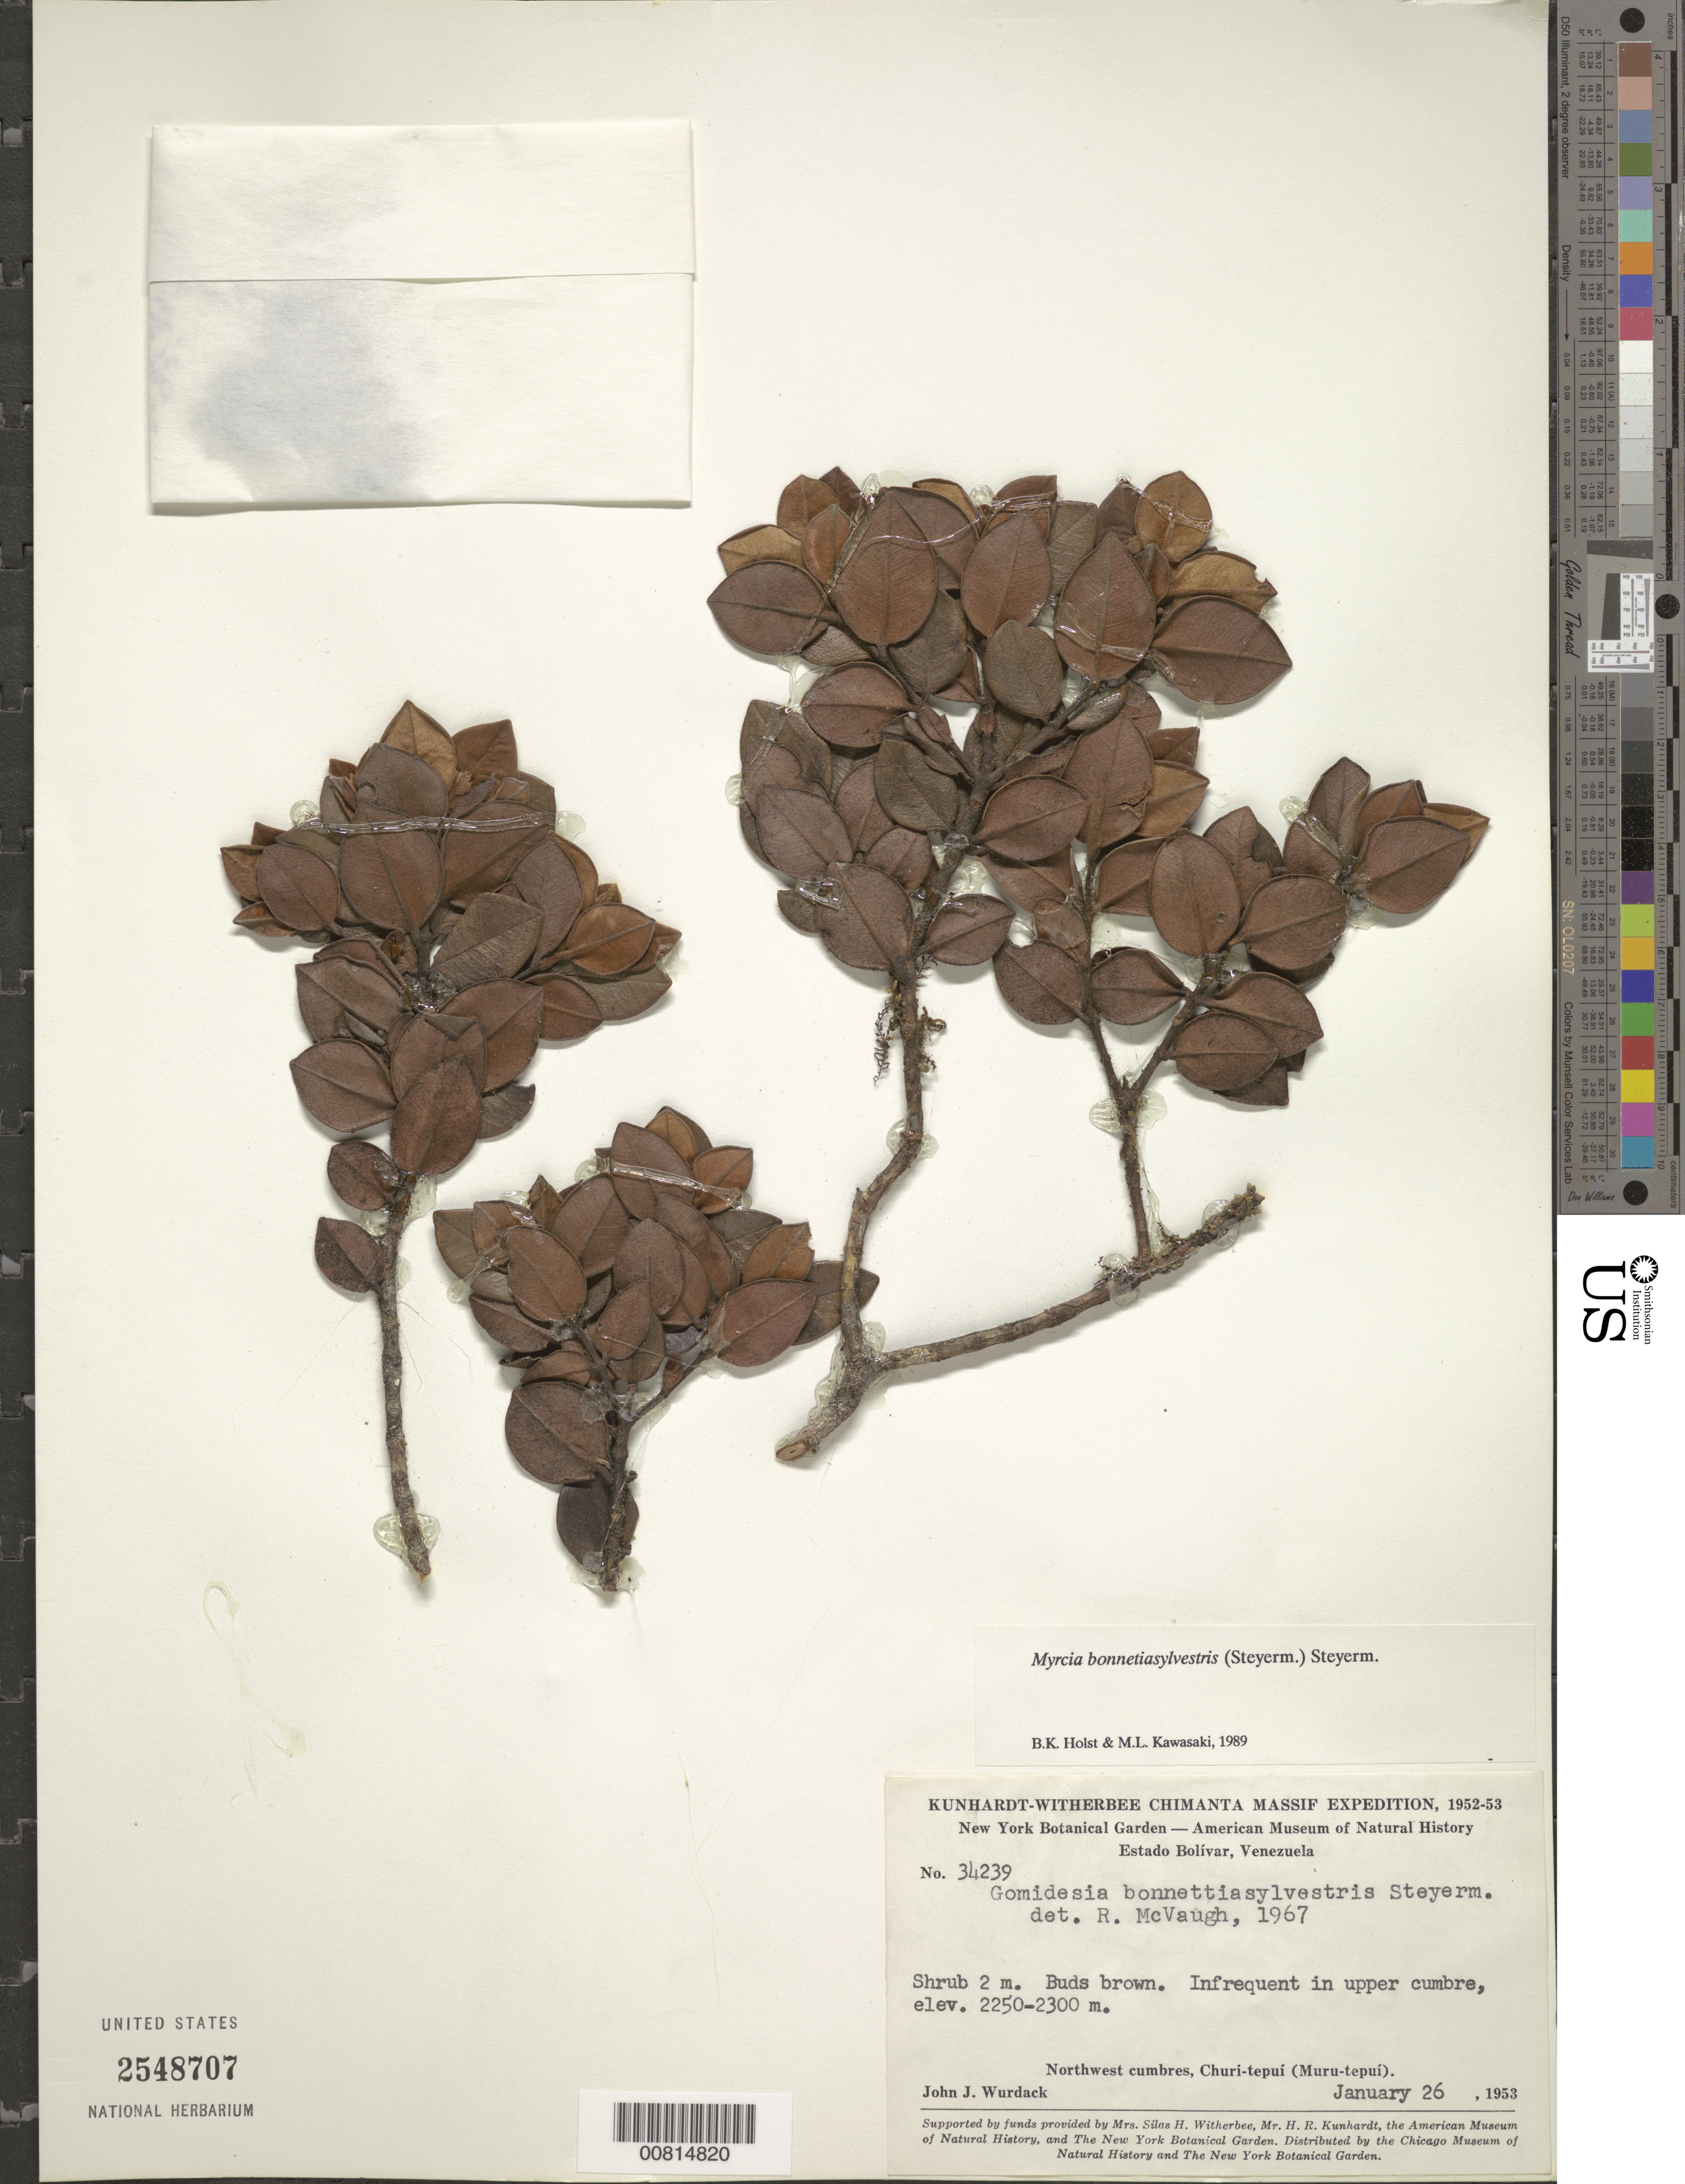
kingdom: Plantae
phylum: Tracheophyta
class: Magnoliopsida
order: Myrtales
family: Myrtaceae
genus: Myrcia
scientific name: Myrcia bonnetiasylvestris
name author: (Steyerm.) Steyerm.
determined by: Holst, Bruce K.; Kawasaki, María L.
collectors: J. J. Wurdack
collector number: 34239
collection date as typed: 26-Jan-53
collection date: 1953-01-26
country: Venezuela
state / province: Bolívar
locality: Churi-tepuí (Muru-tepuí), upper cumbre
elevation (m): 2250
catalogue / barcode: US 2548707